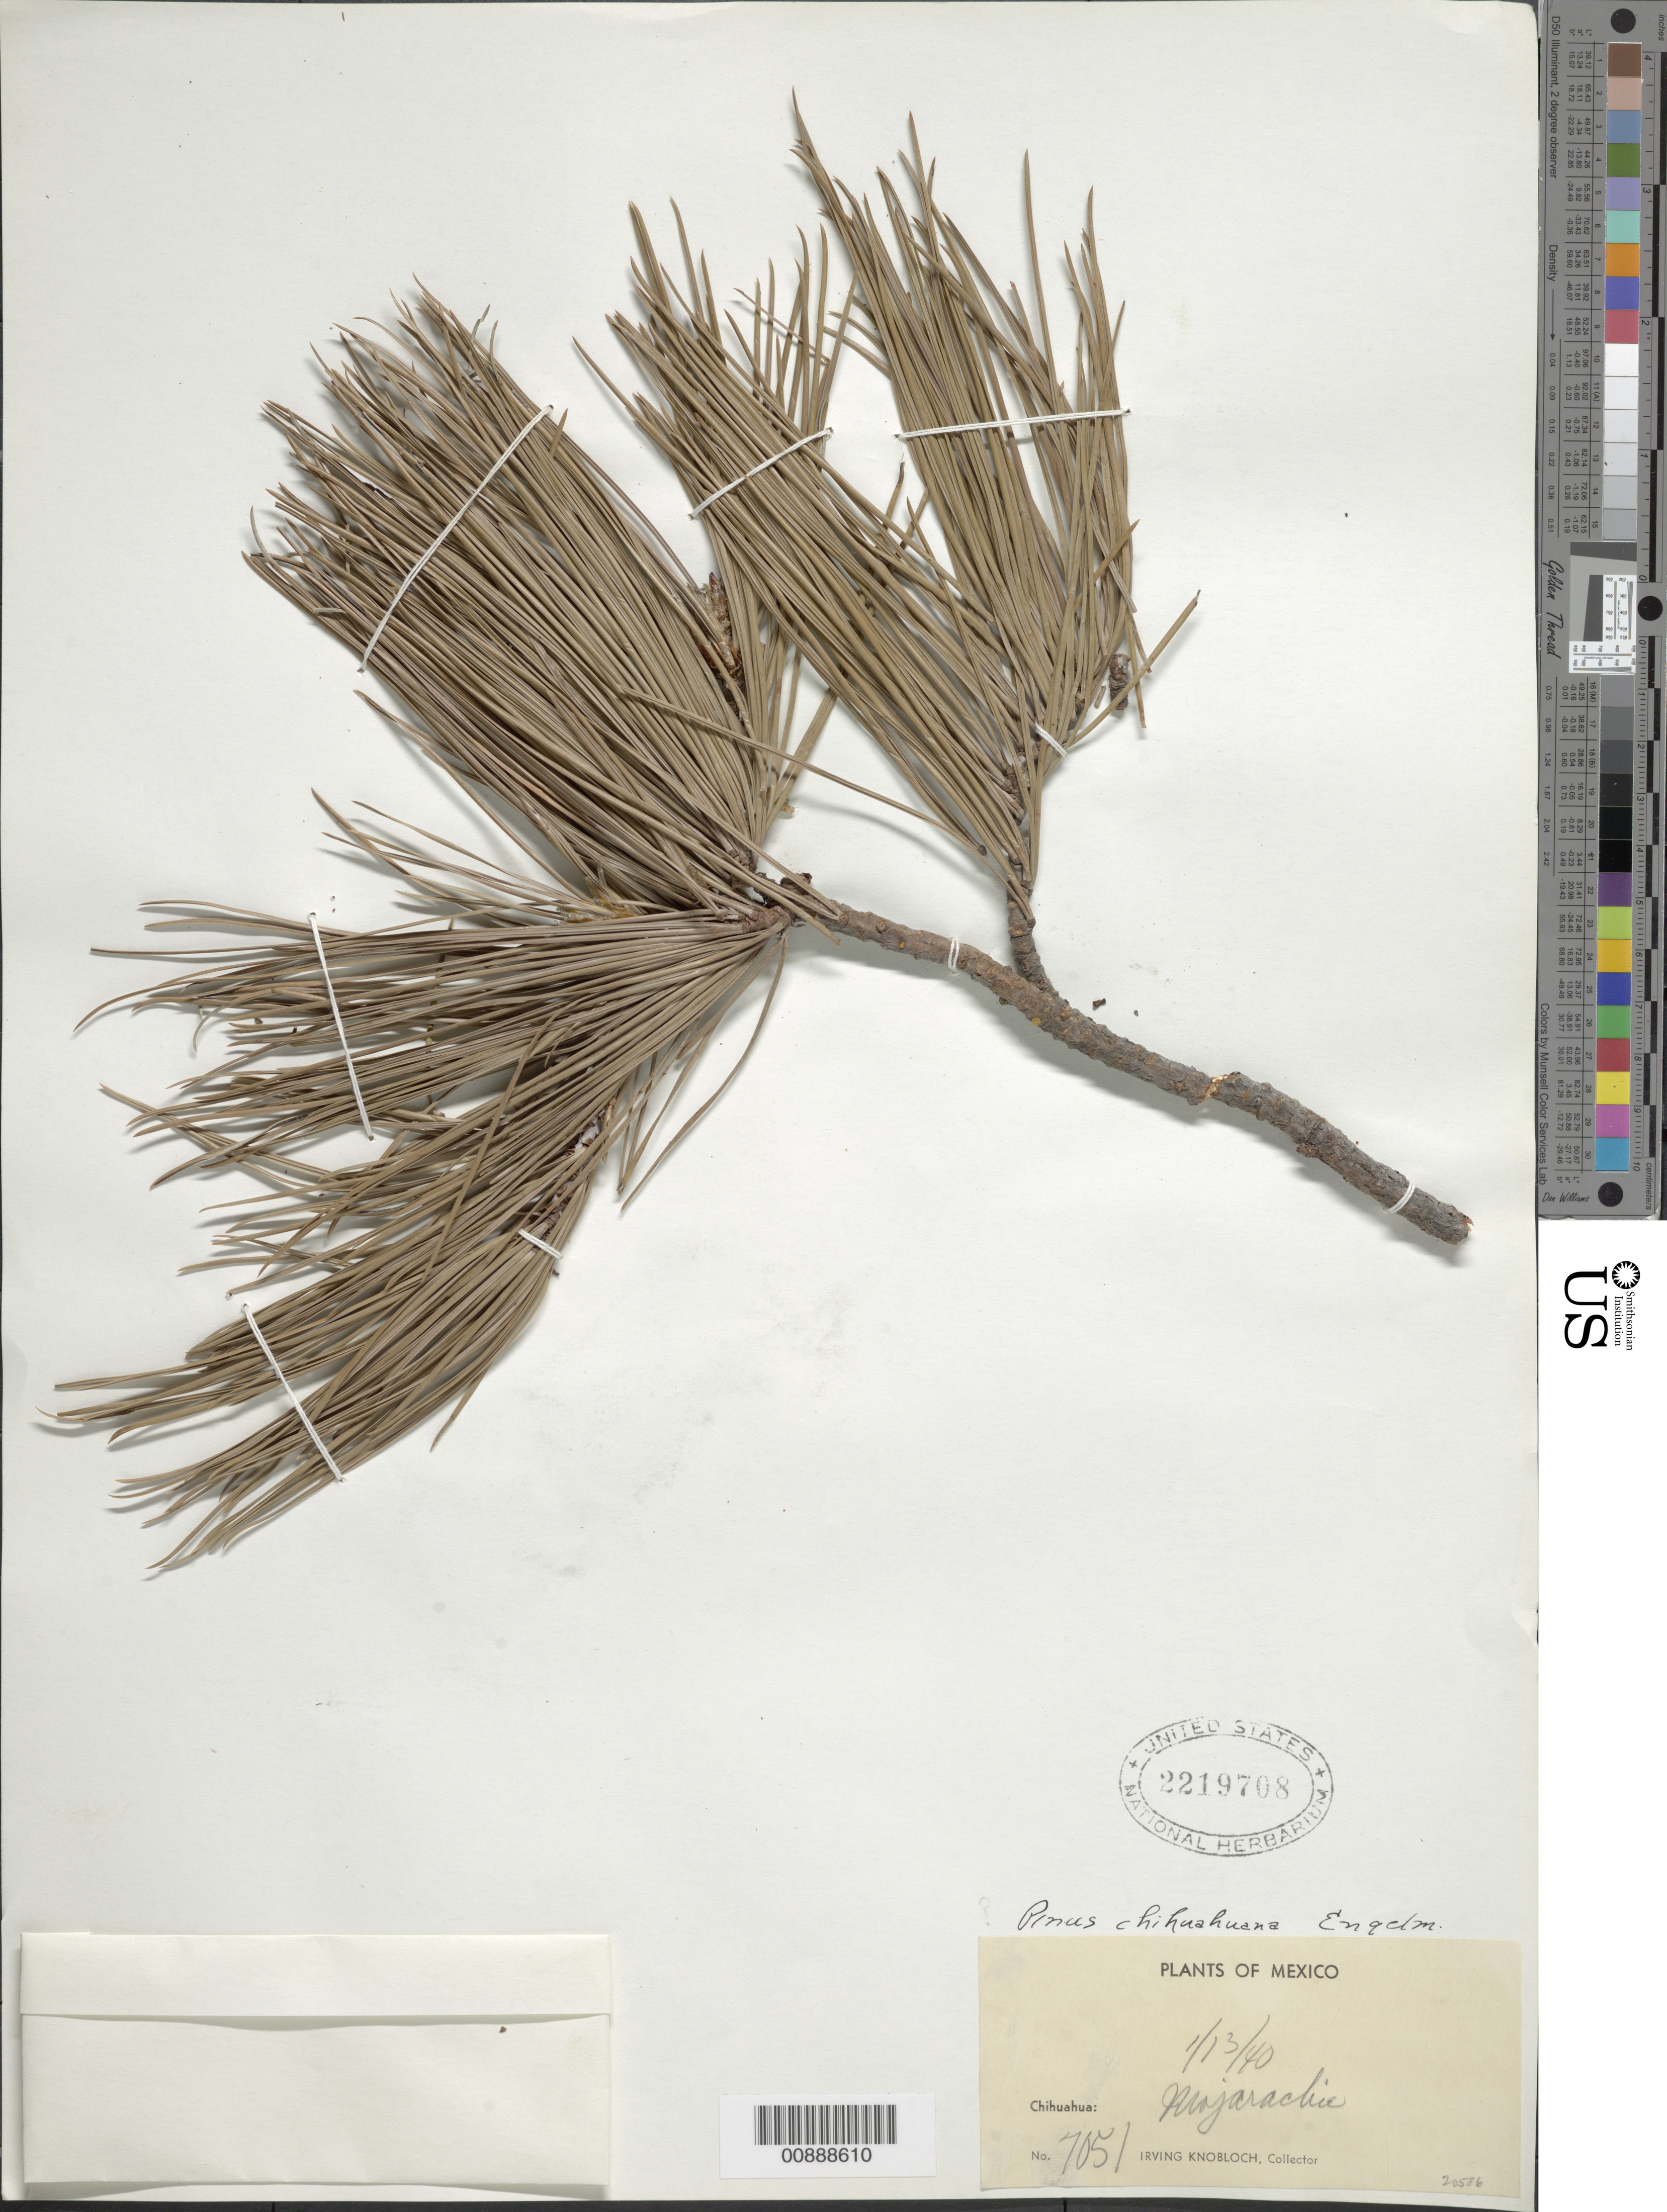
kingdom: Plantae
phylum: Tracheophyta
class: Pinopsida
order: Pinales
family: Pinaceae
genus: Pinus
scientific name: Pinus chihuahuana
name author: Engelm.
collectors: I. W. Knobloch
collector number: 7051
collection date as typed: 13 Jan 1940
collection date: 1940-01-13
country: Mexico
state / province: Chihuahua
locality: Mojarachic, Chihuahua.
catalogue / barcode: US 2219708